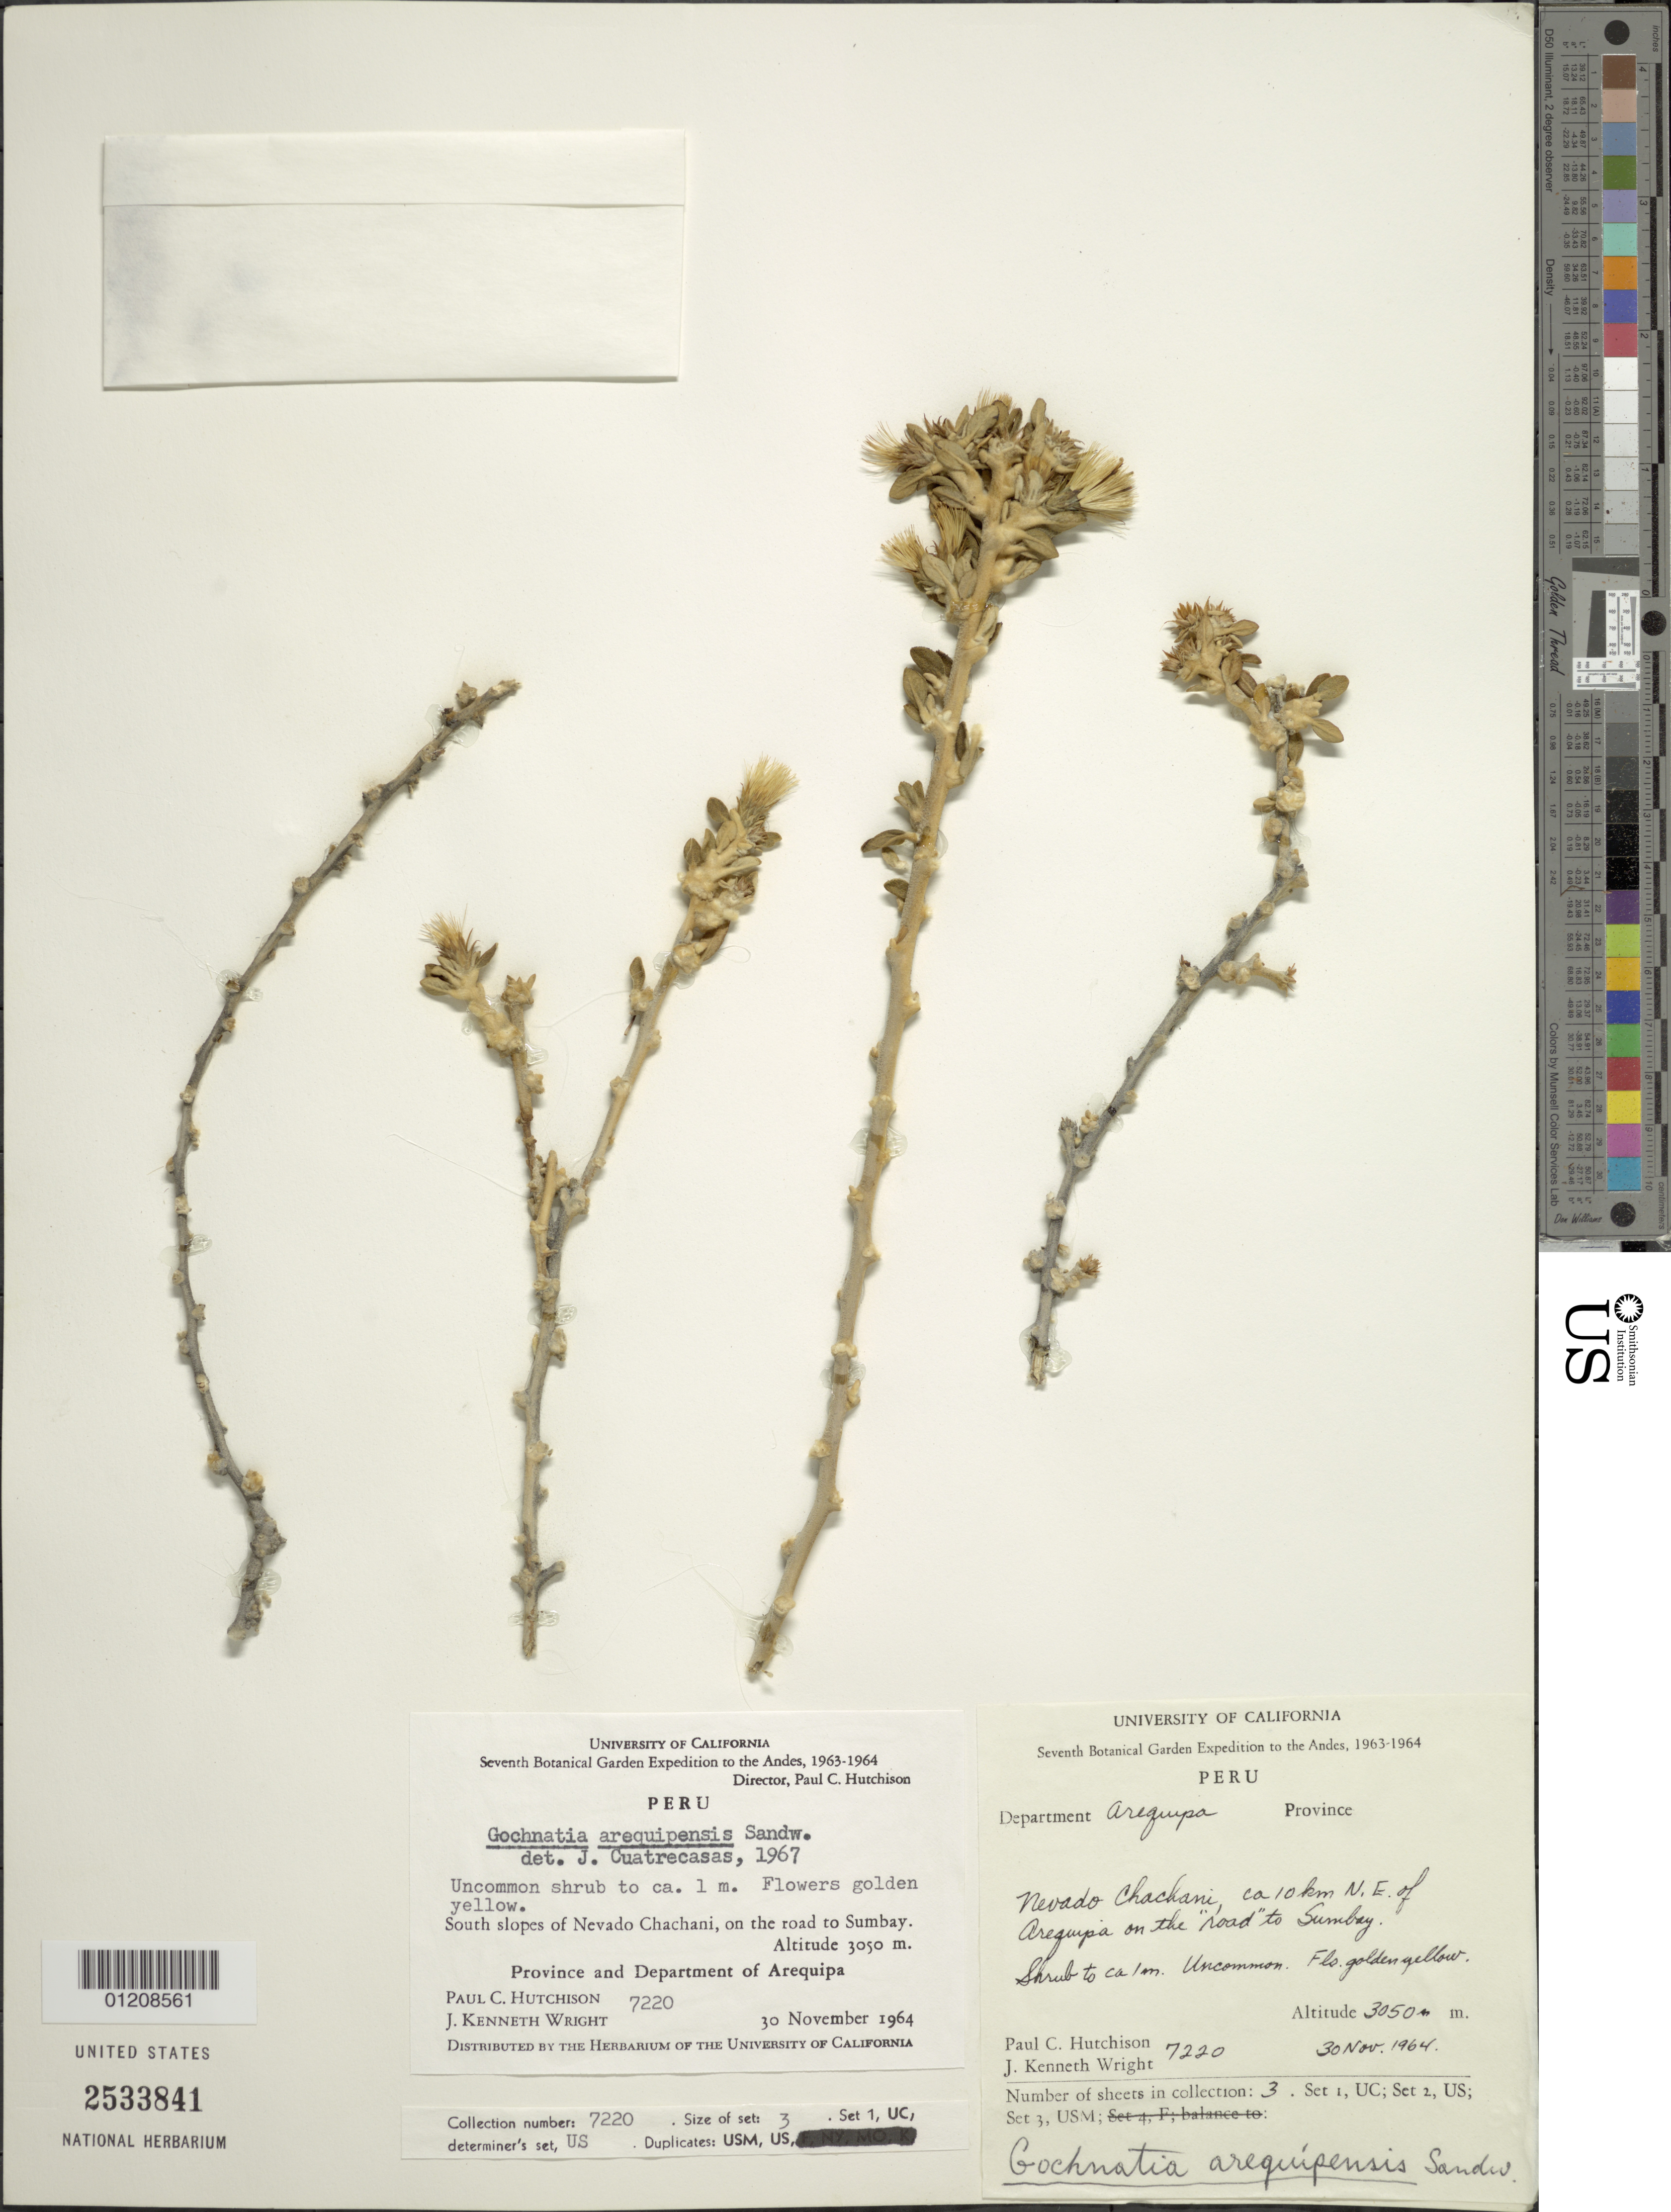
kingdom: Plantae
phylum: Tracheophyta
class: Magnoliopsida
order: Asterales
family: Asteraceae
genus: Gochnatia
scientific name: Gochnatia arequipensis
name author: Sandwith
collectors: P. C. Hutchison & J. K. Wright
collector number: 7220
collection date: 1964-11-30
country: Peru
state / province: Arequipa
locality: Navado Chachani, ca. 10 km NE of Arquipa on the "road" to Sumbay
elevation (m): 3050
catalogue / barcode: US 2533841